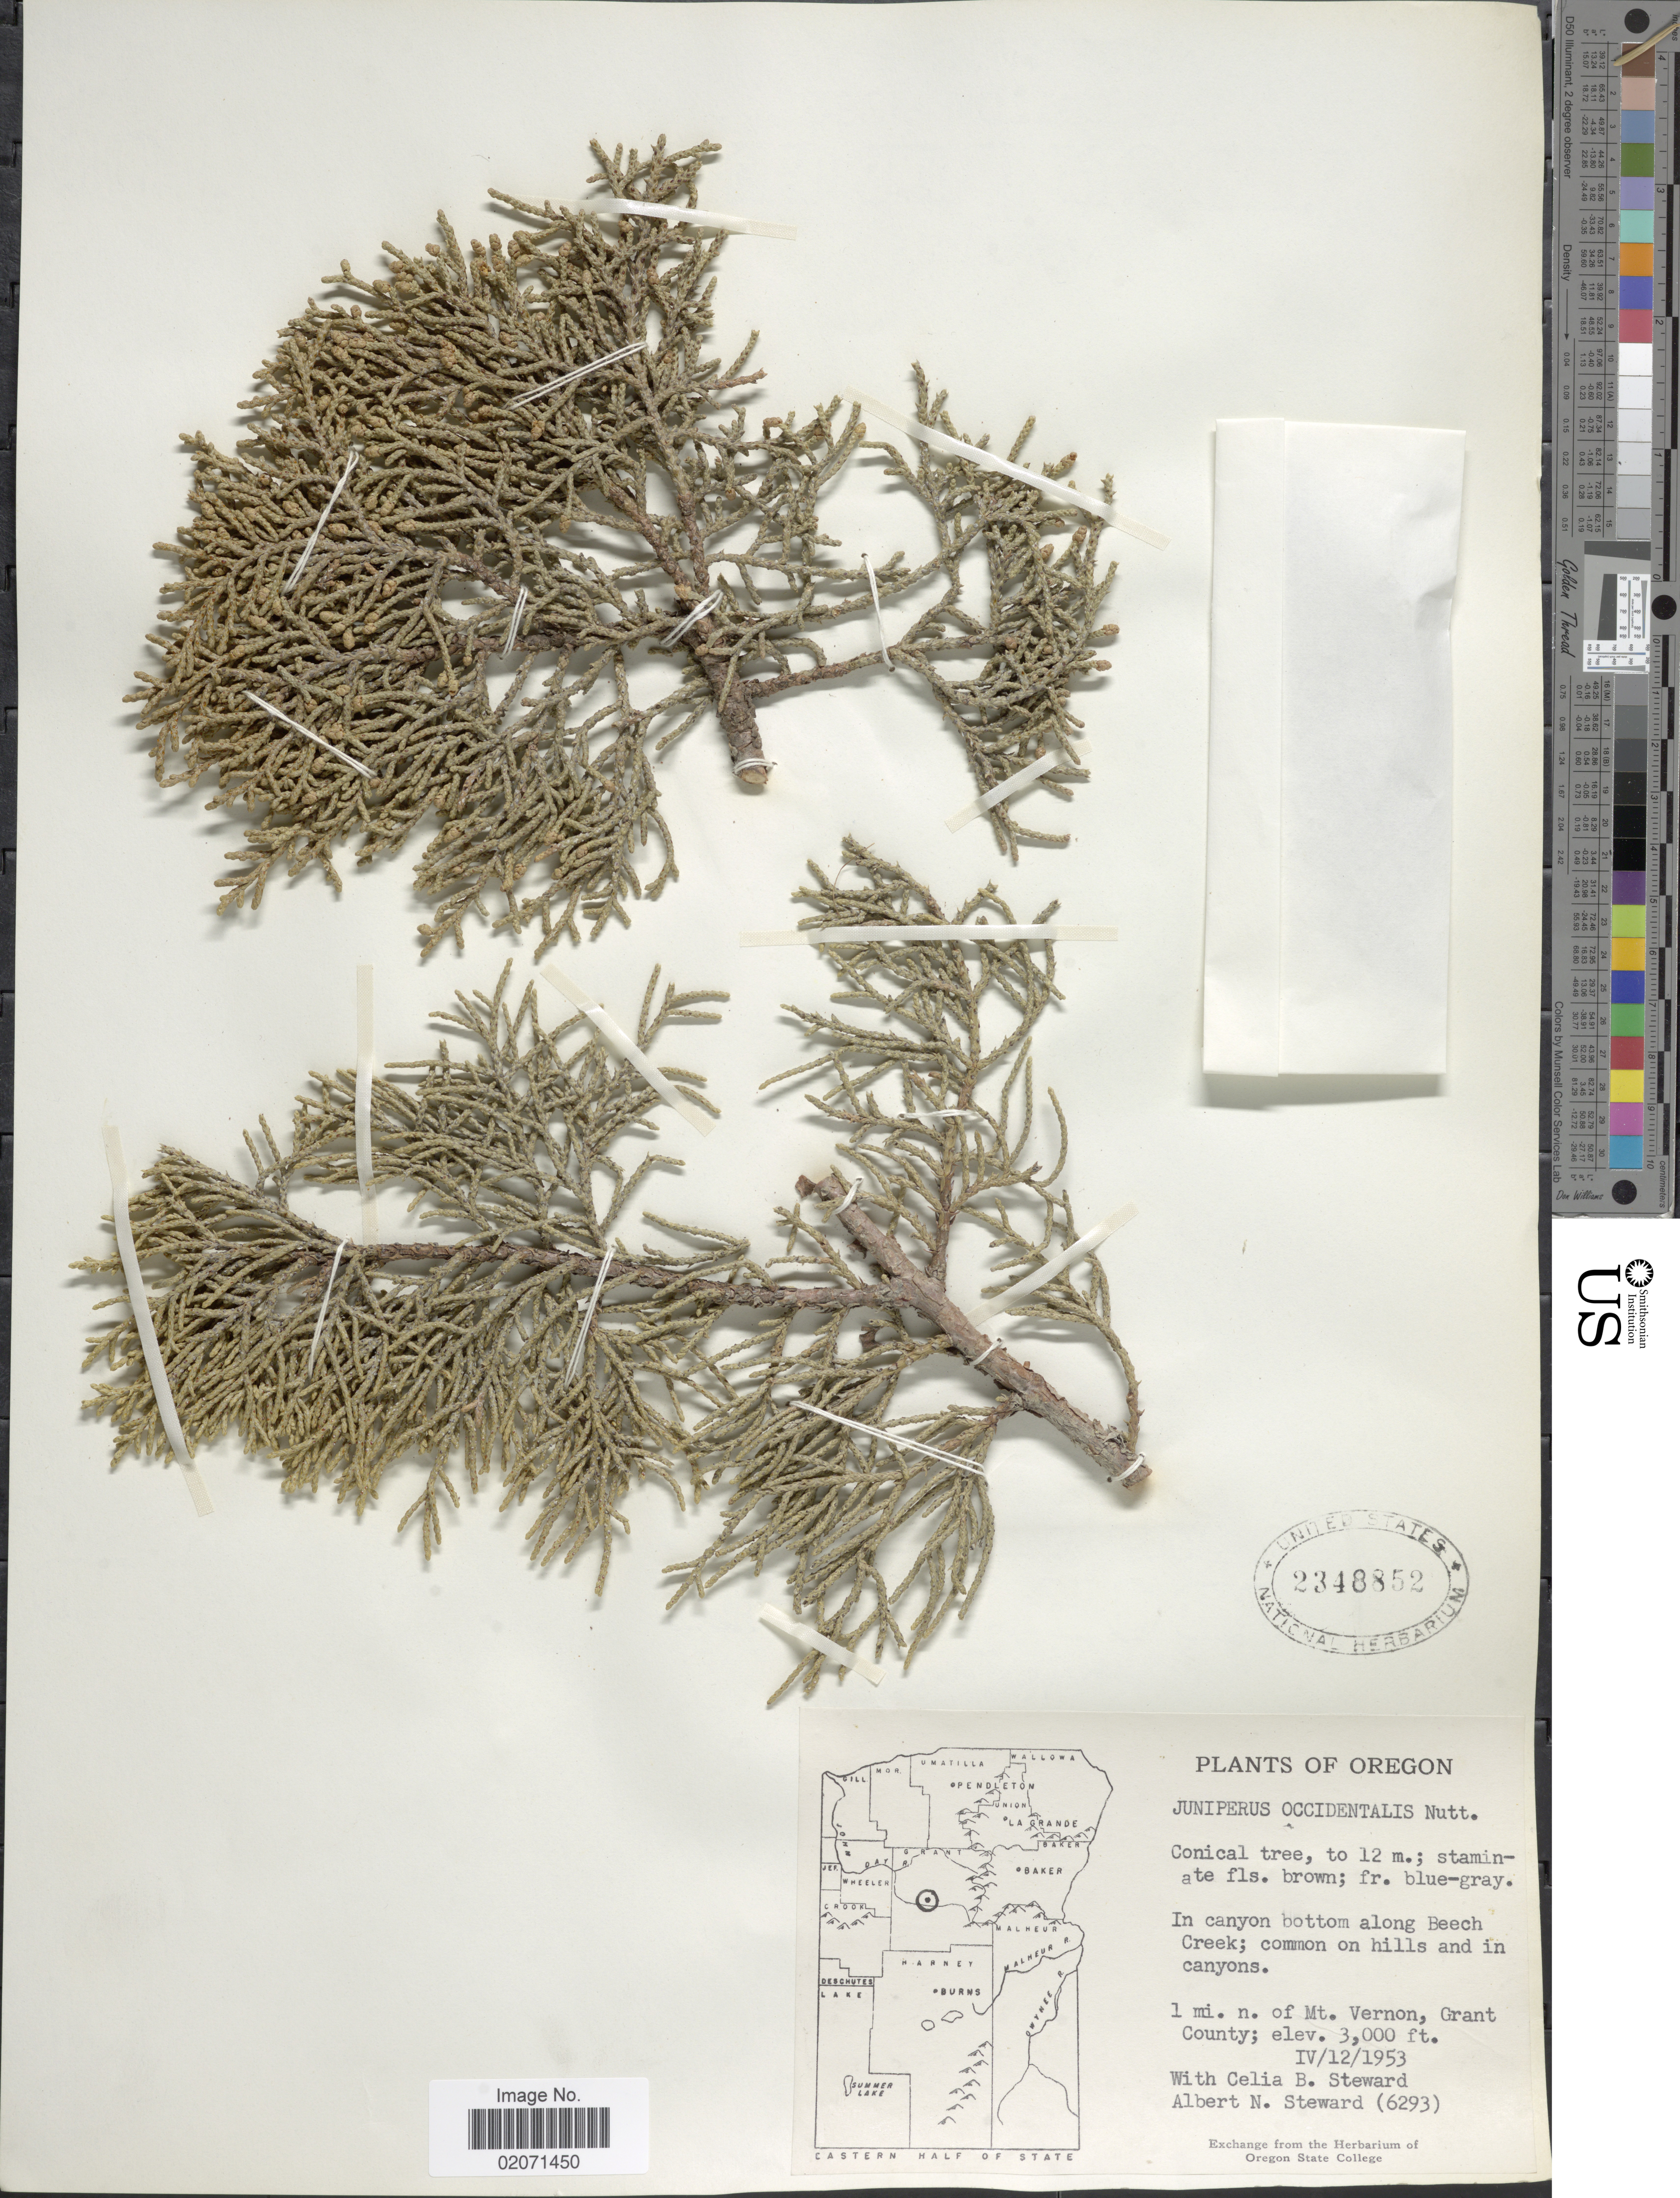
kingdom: Plantae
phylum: Tracheophyta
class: Pinopsida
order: Pinales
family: Cupressaceae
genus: Juniperus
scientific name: Juniperus occidentalis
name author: Hook.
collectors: C. Steward & A. N. Steward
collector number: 6293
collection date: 1953-04-12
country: United States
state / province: Oregon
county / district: Grant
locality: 1 mi. n. of Mt. Vernon, Grant County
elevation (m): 914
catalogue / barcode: US 2348852